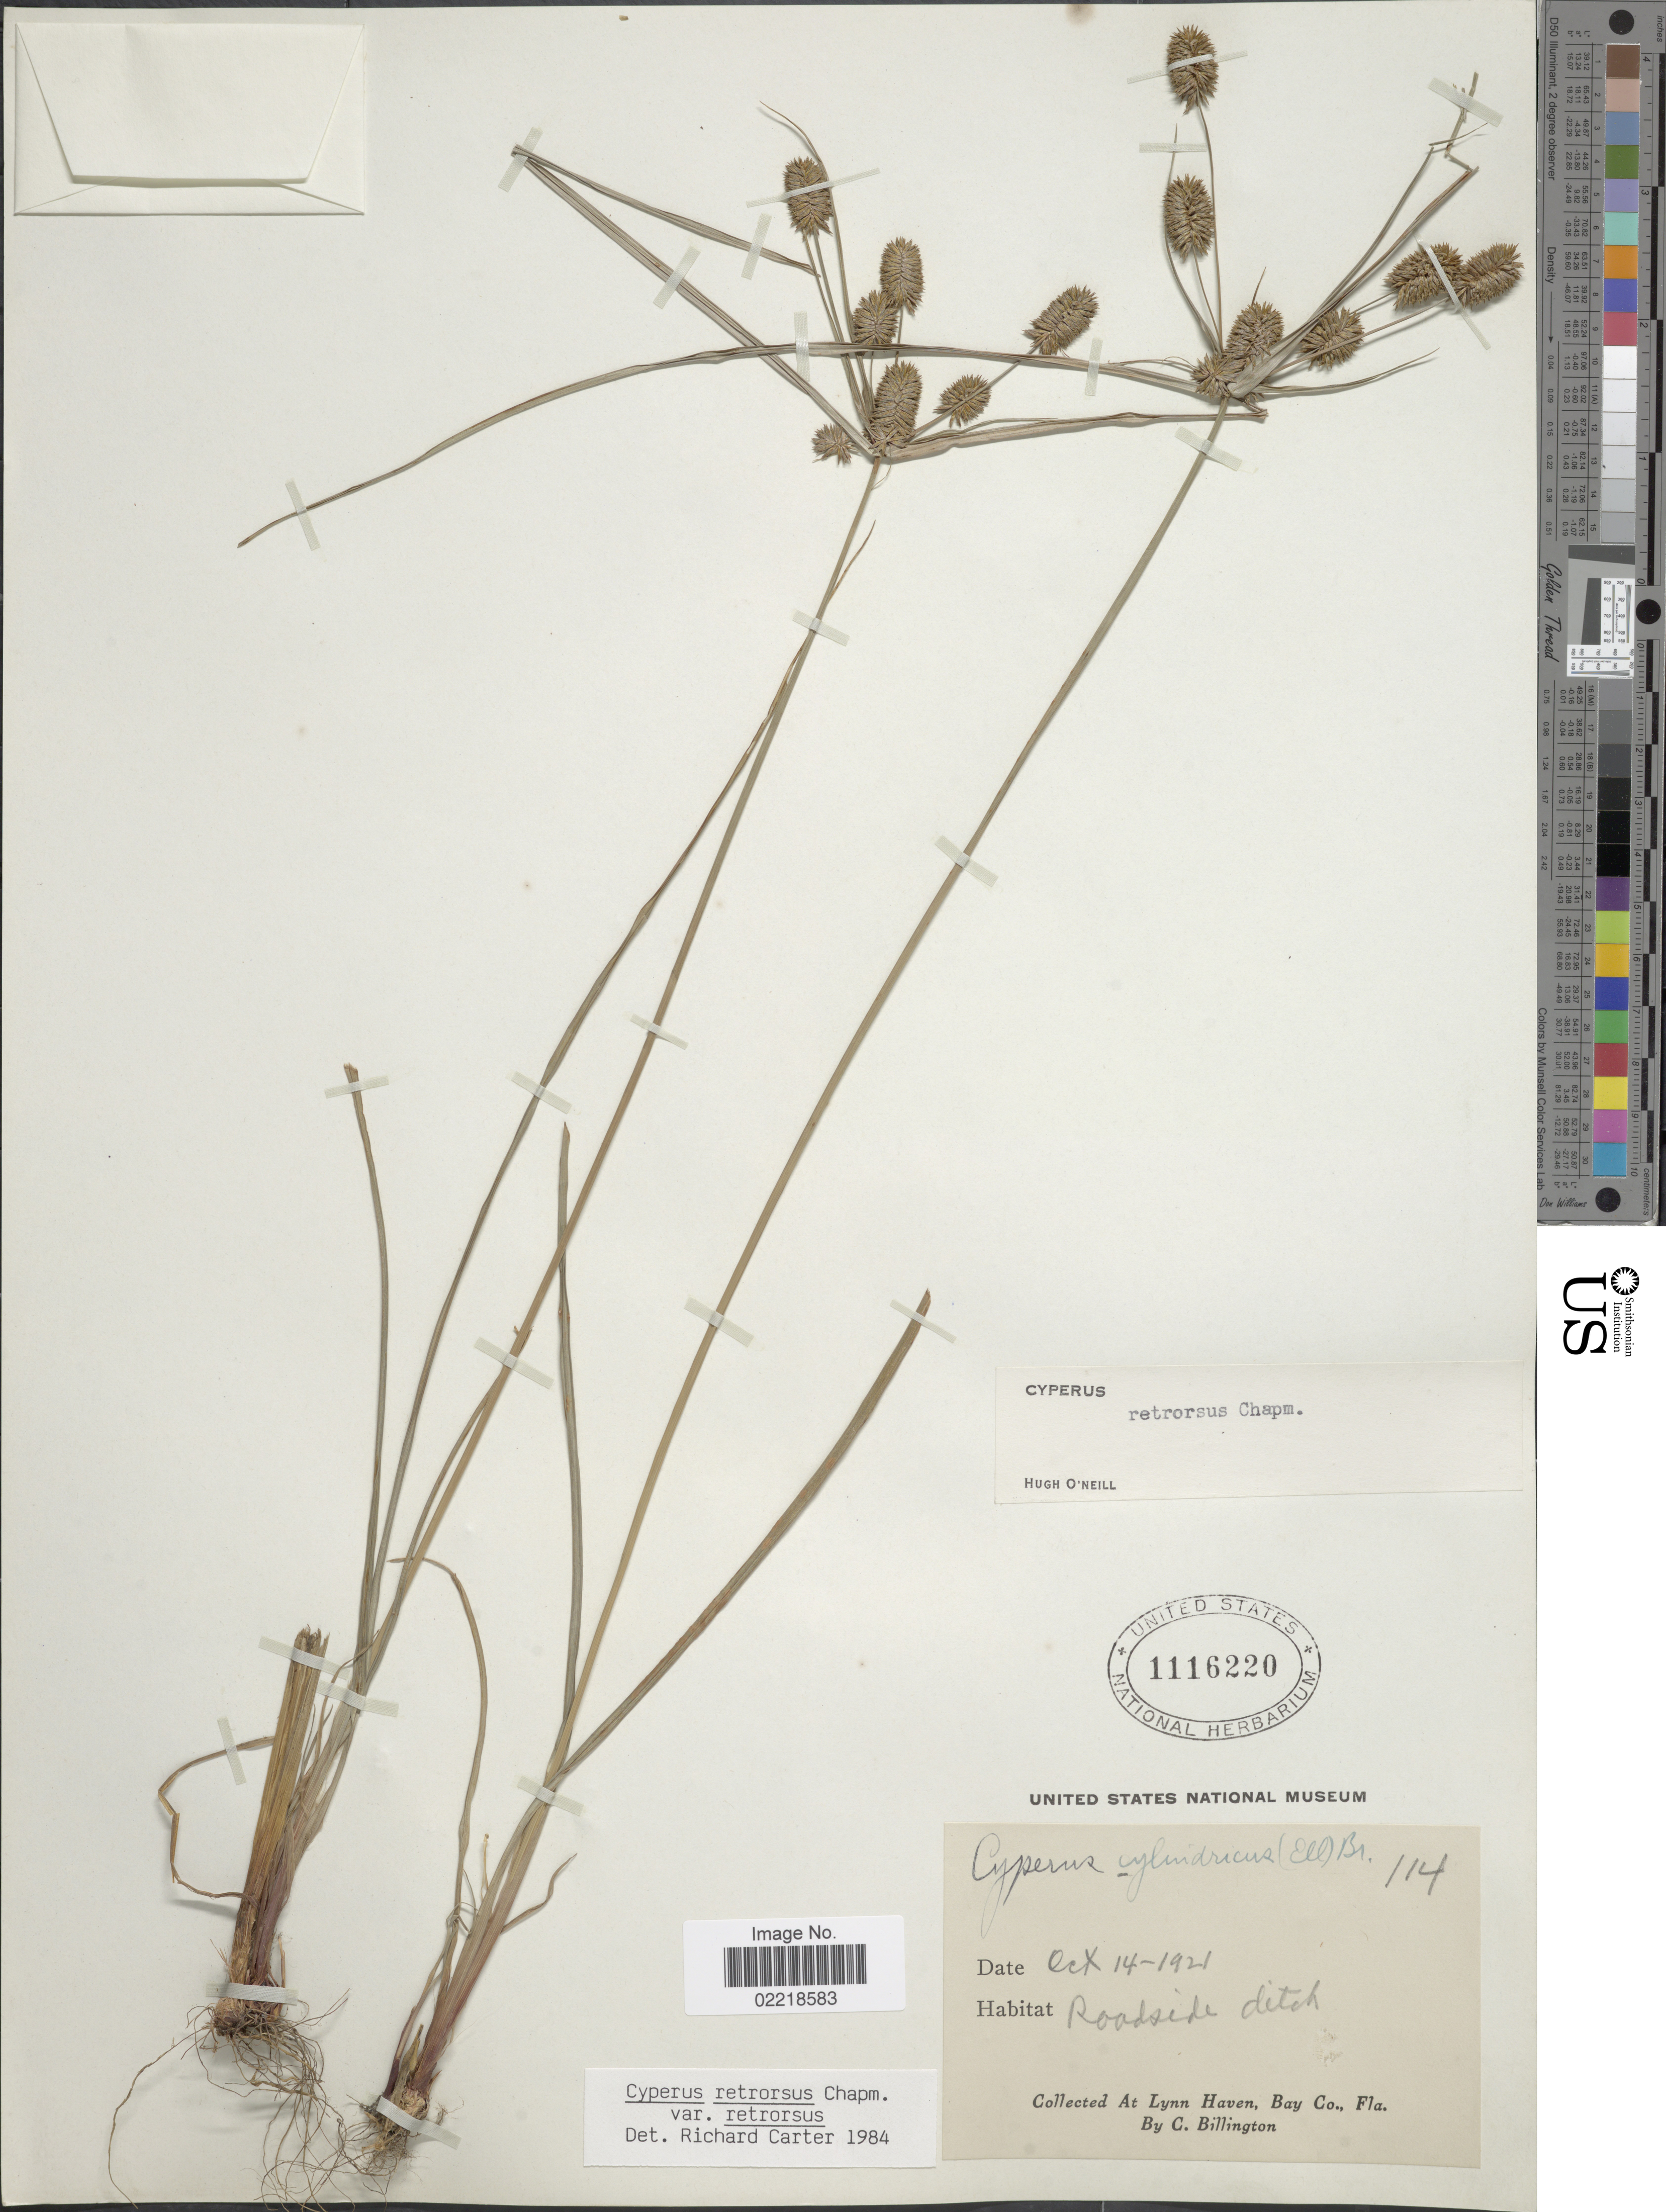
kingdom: Plantae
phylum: Tracheophyta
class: Liliopsida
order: Poales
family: Cyperaceae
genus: Cyperus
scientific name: Cyperus retrorsus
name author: Chapm.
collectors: C. Billington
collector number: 114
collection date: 1921-10-14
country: United States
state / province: Florida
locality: Lynn Haven, Bay Co., roadside ditch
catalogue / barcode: US 1116220